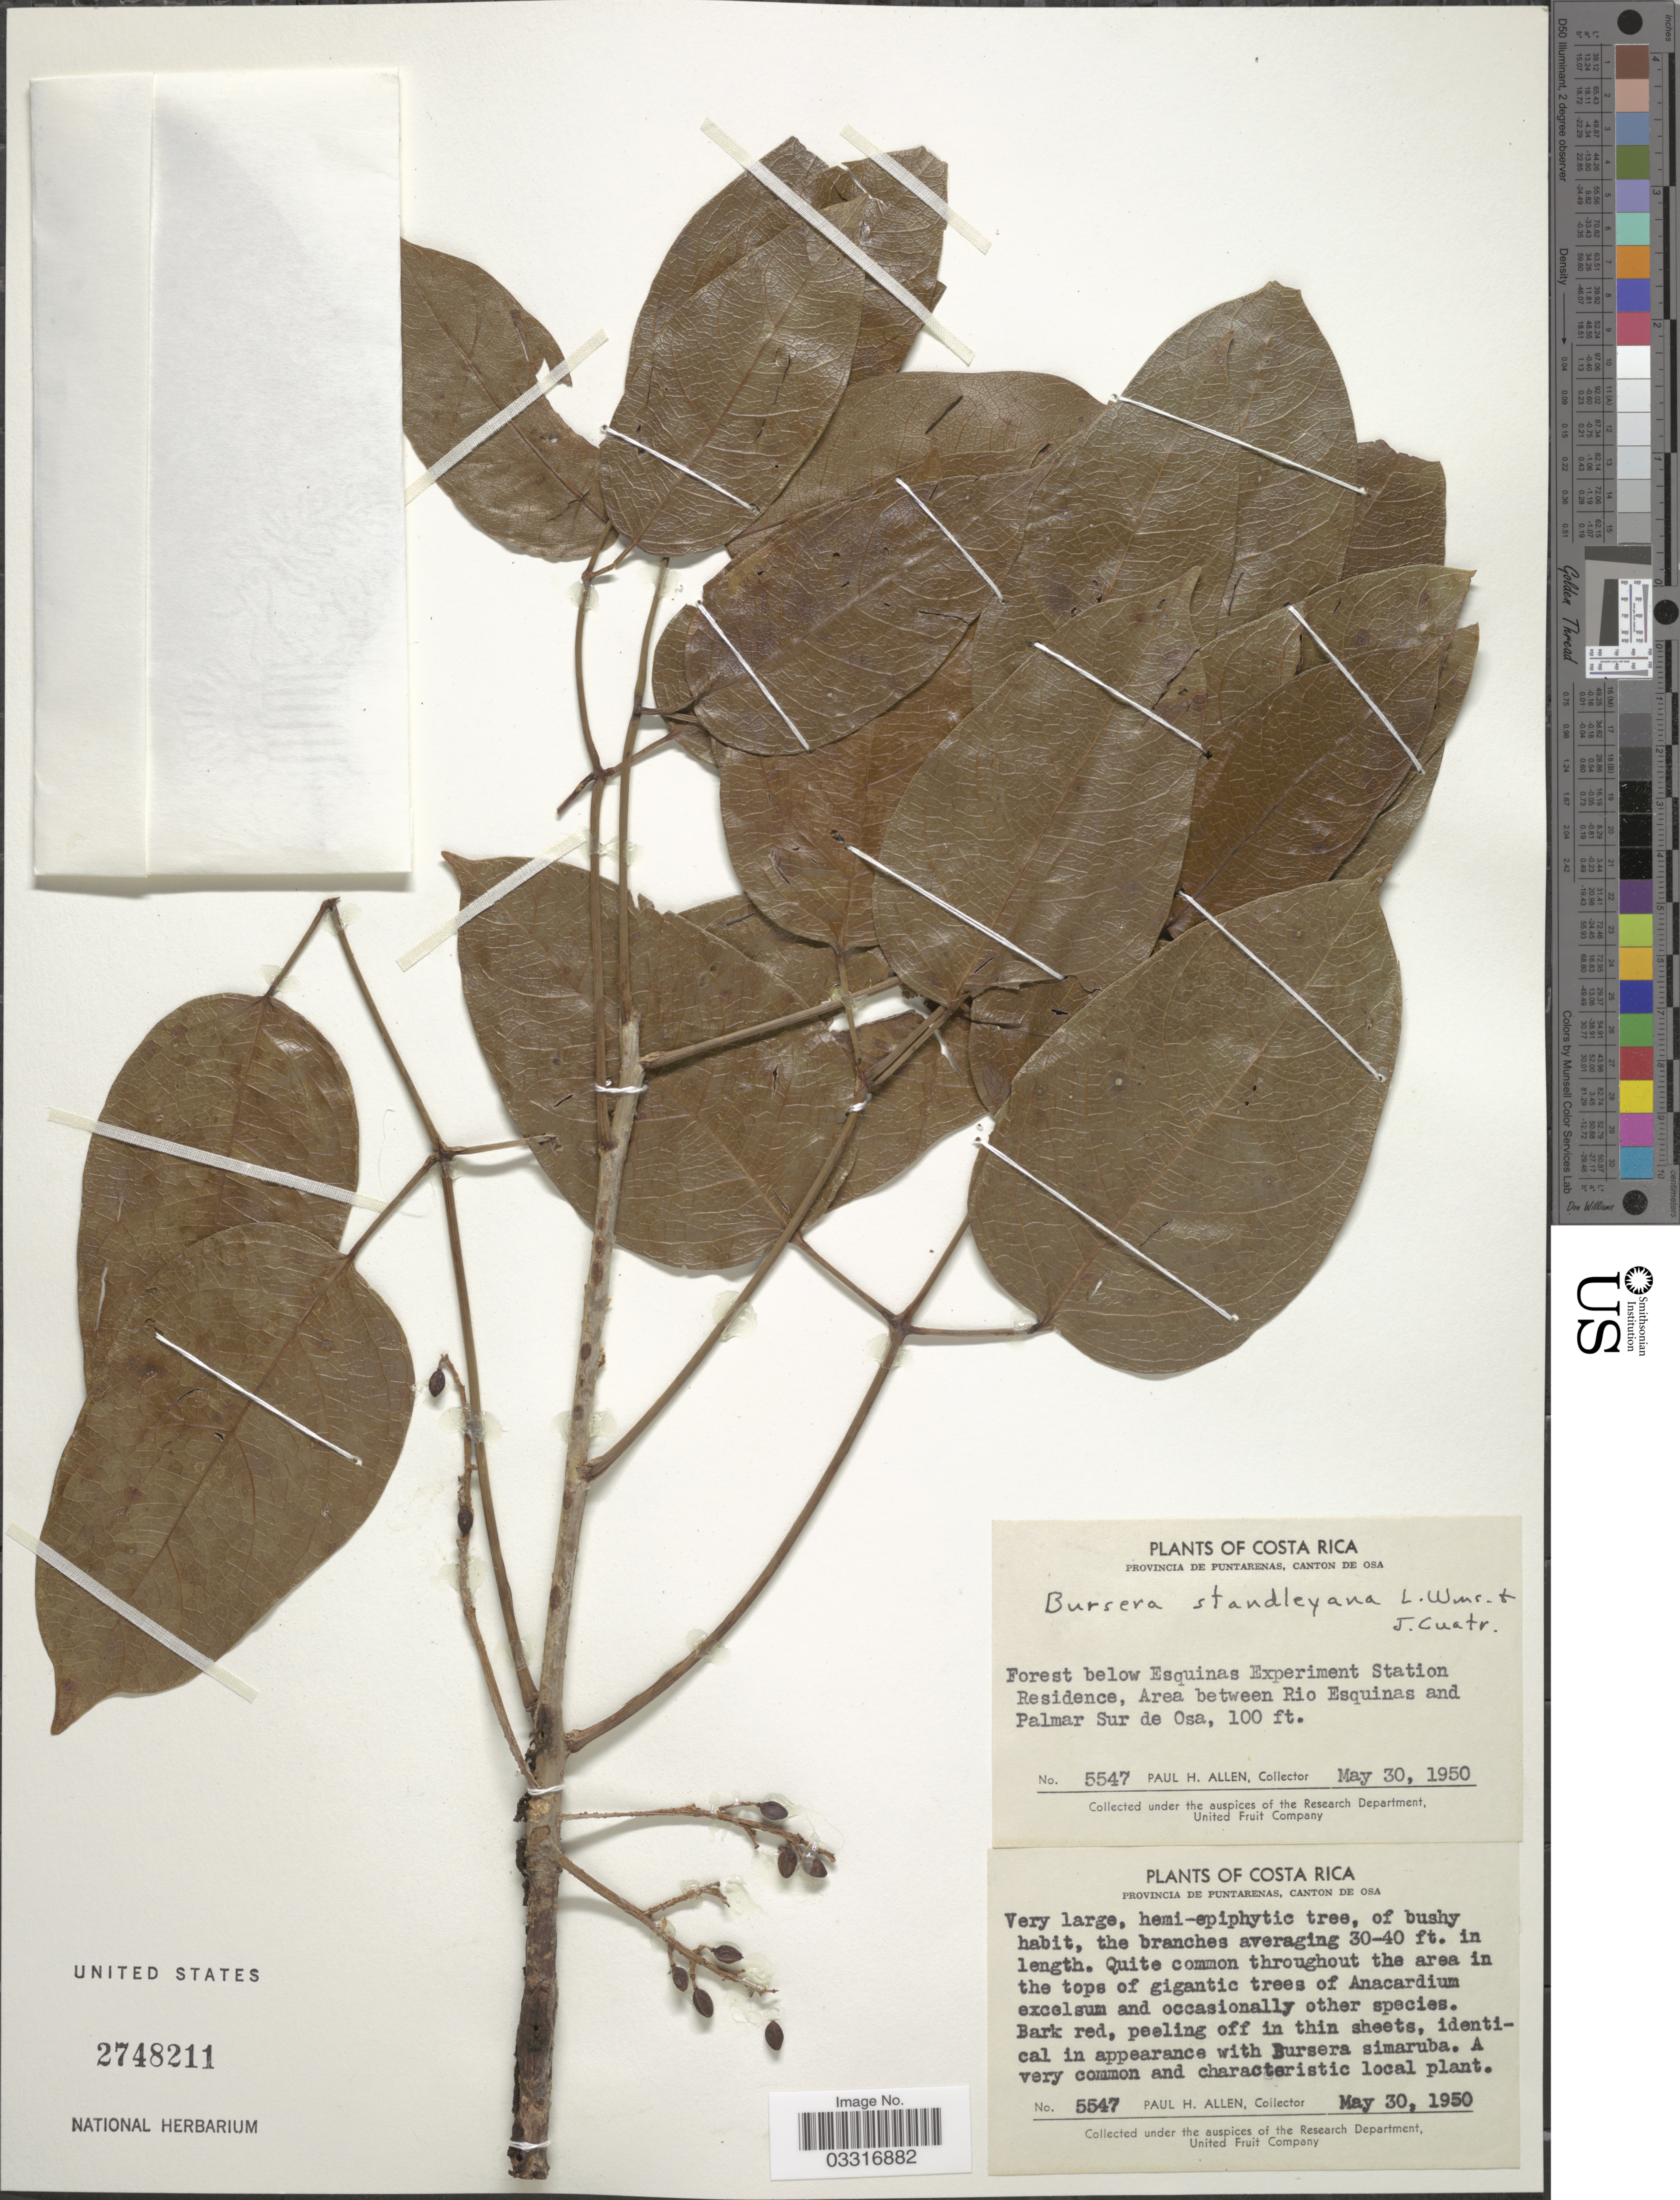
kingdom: Plantae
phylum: Tracheophyta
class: Magnoliopsida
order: Sapindales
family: Burseraceae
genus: Bursera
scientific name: Bursera standleyana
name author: L.O. Williams & Cuatrec.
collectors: P. H. Allen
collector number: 5547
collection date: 1950-05-30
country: Costa Rica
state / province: Puntarenas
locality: Canton de Osa, Forest below Esquinas Experiment Station Residence, Area between Rio Esquinas and Palmar Sur de Osa.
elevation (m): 30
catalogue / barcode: US 2748211